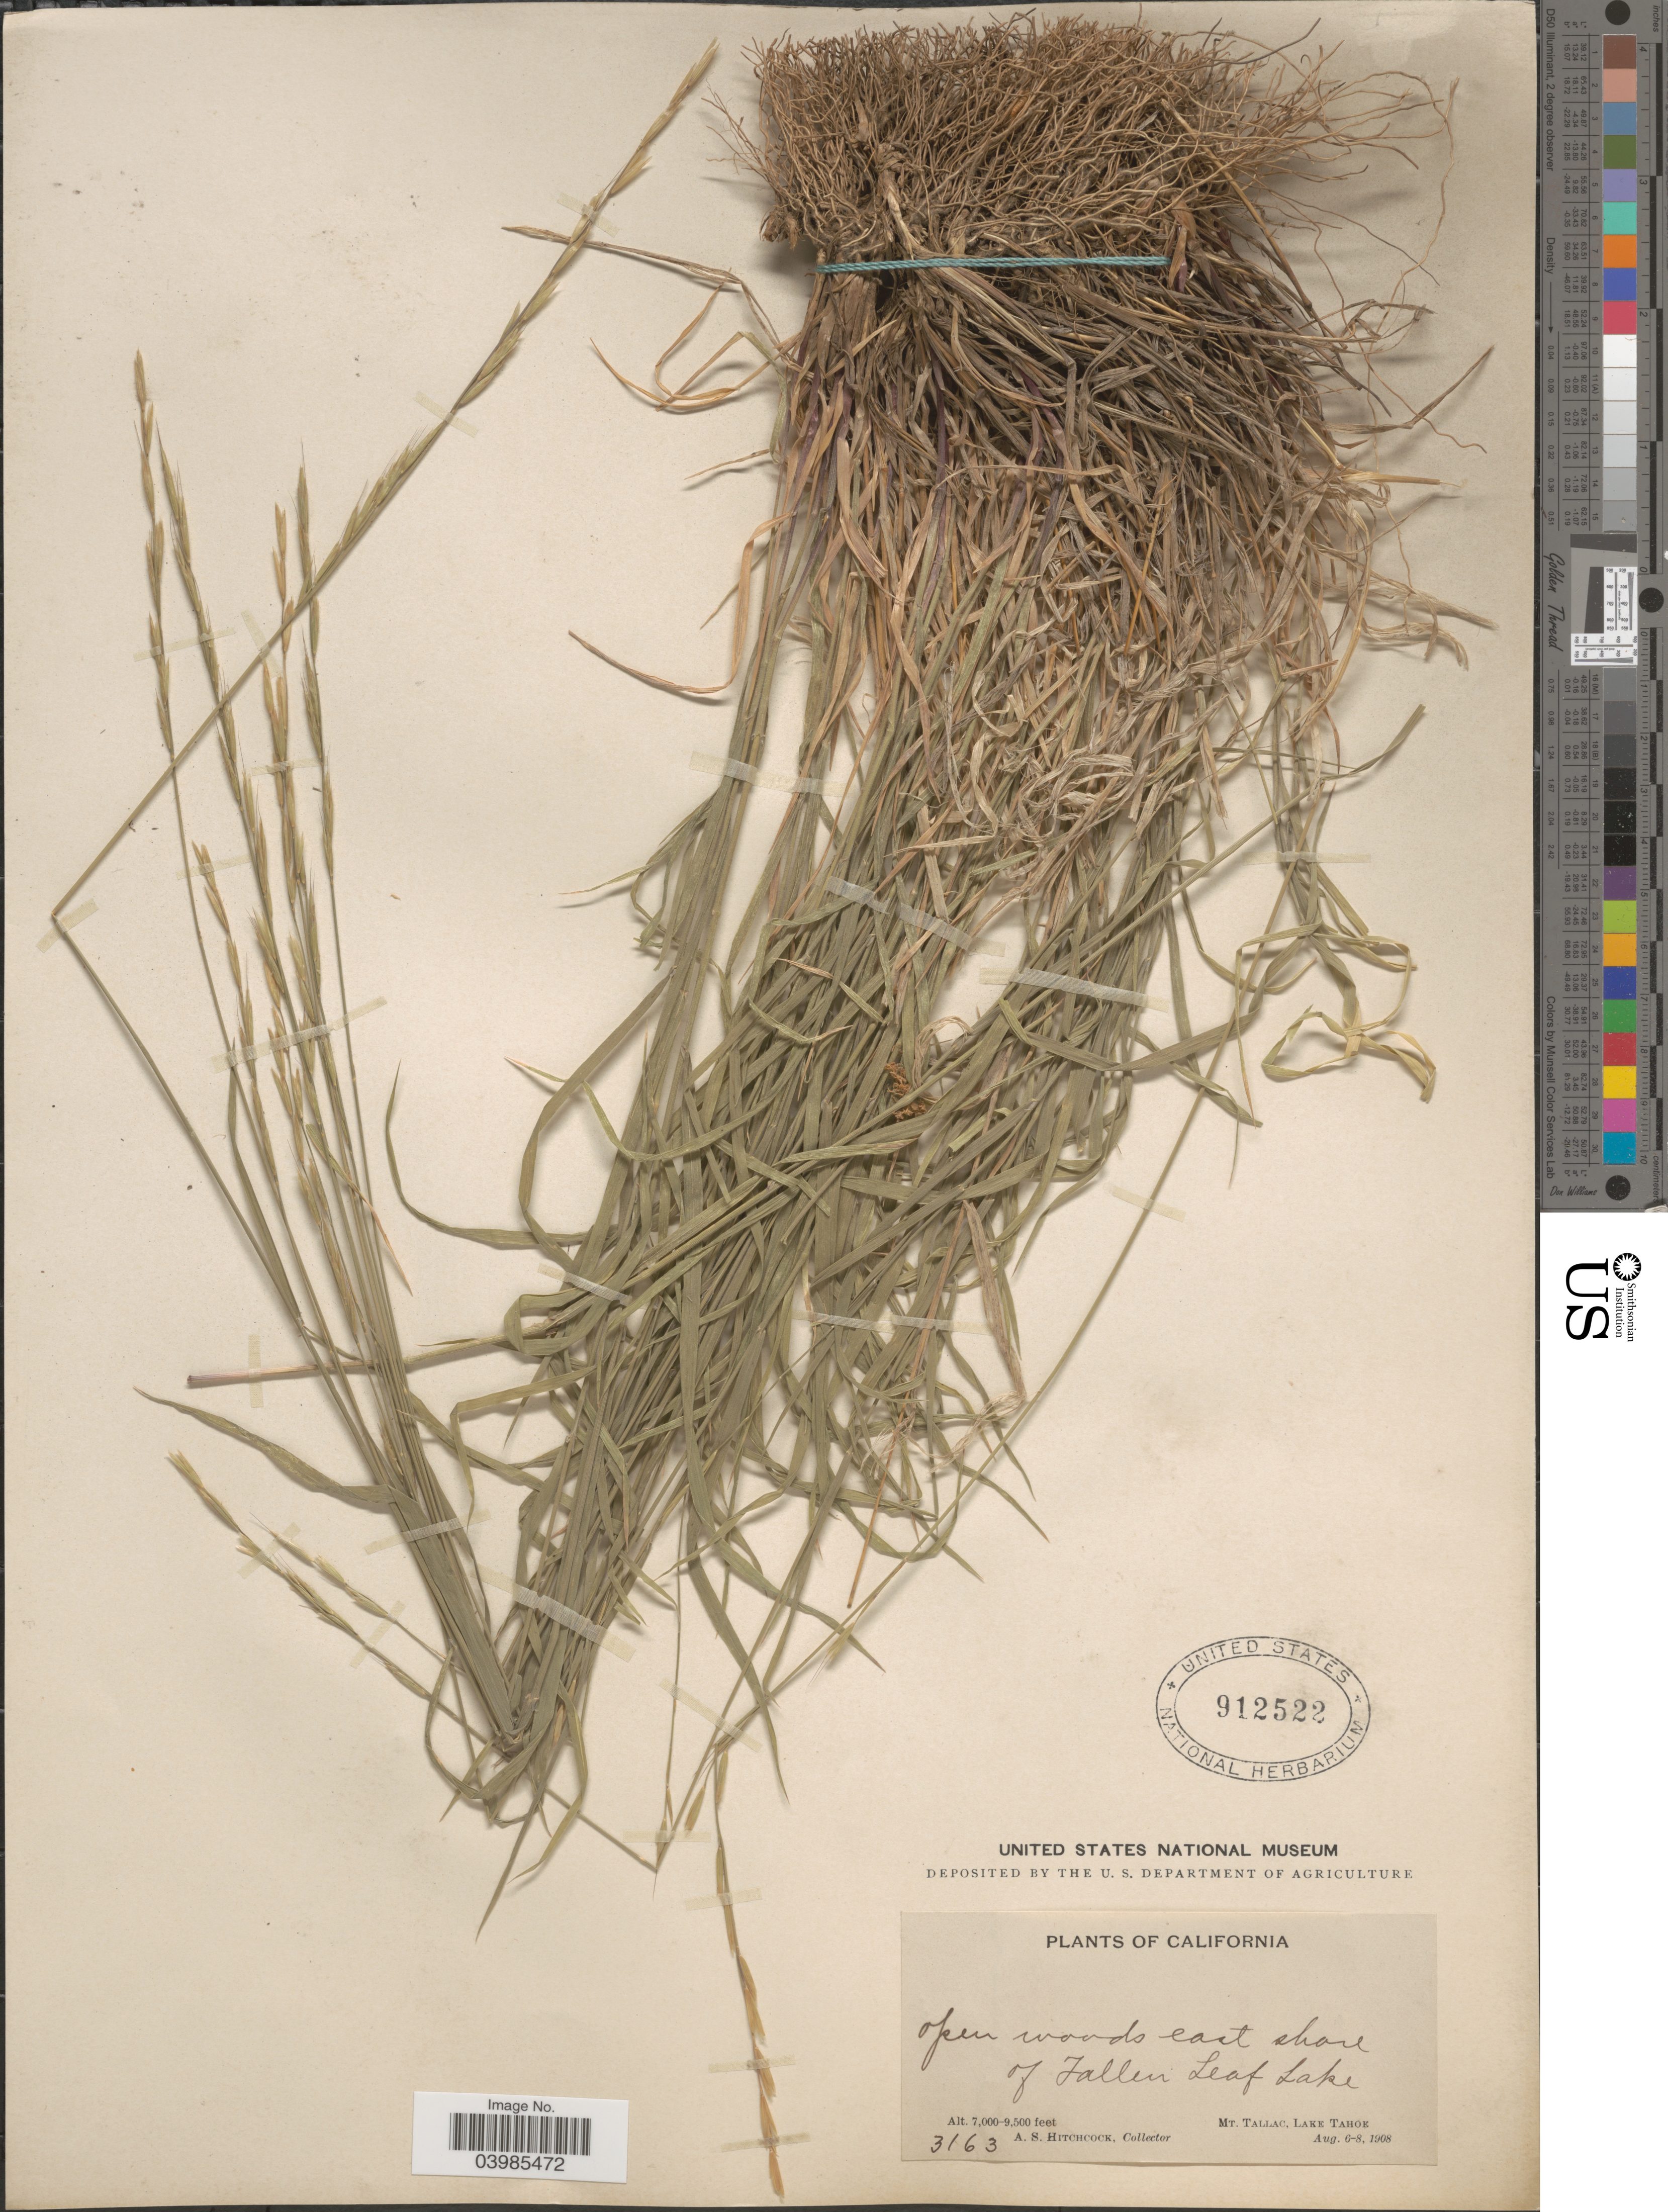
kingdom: Plantae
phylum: Tracheophyta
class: Liliopsida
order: Poales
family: Poaceae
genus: Melica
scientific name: Melica aristata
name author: Thurb. ex Bol.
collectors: A. S. Hitchcock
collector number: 3163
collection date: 1908-08-06/1908-08-08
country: United States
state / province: California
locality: Open woods east shore of Fallen Leaf Lake. Mt. Tallac, Lake Tahoe.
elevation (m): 2134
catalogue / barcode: US 912522